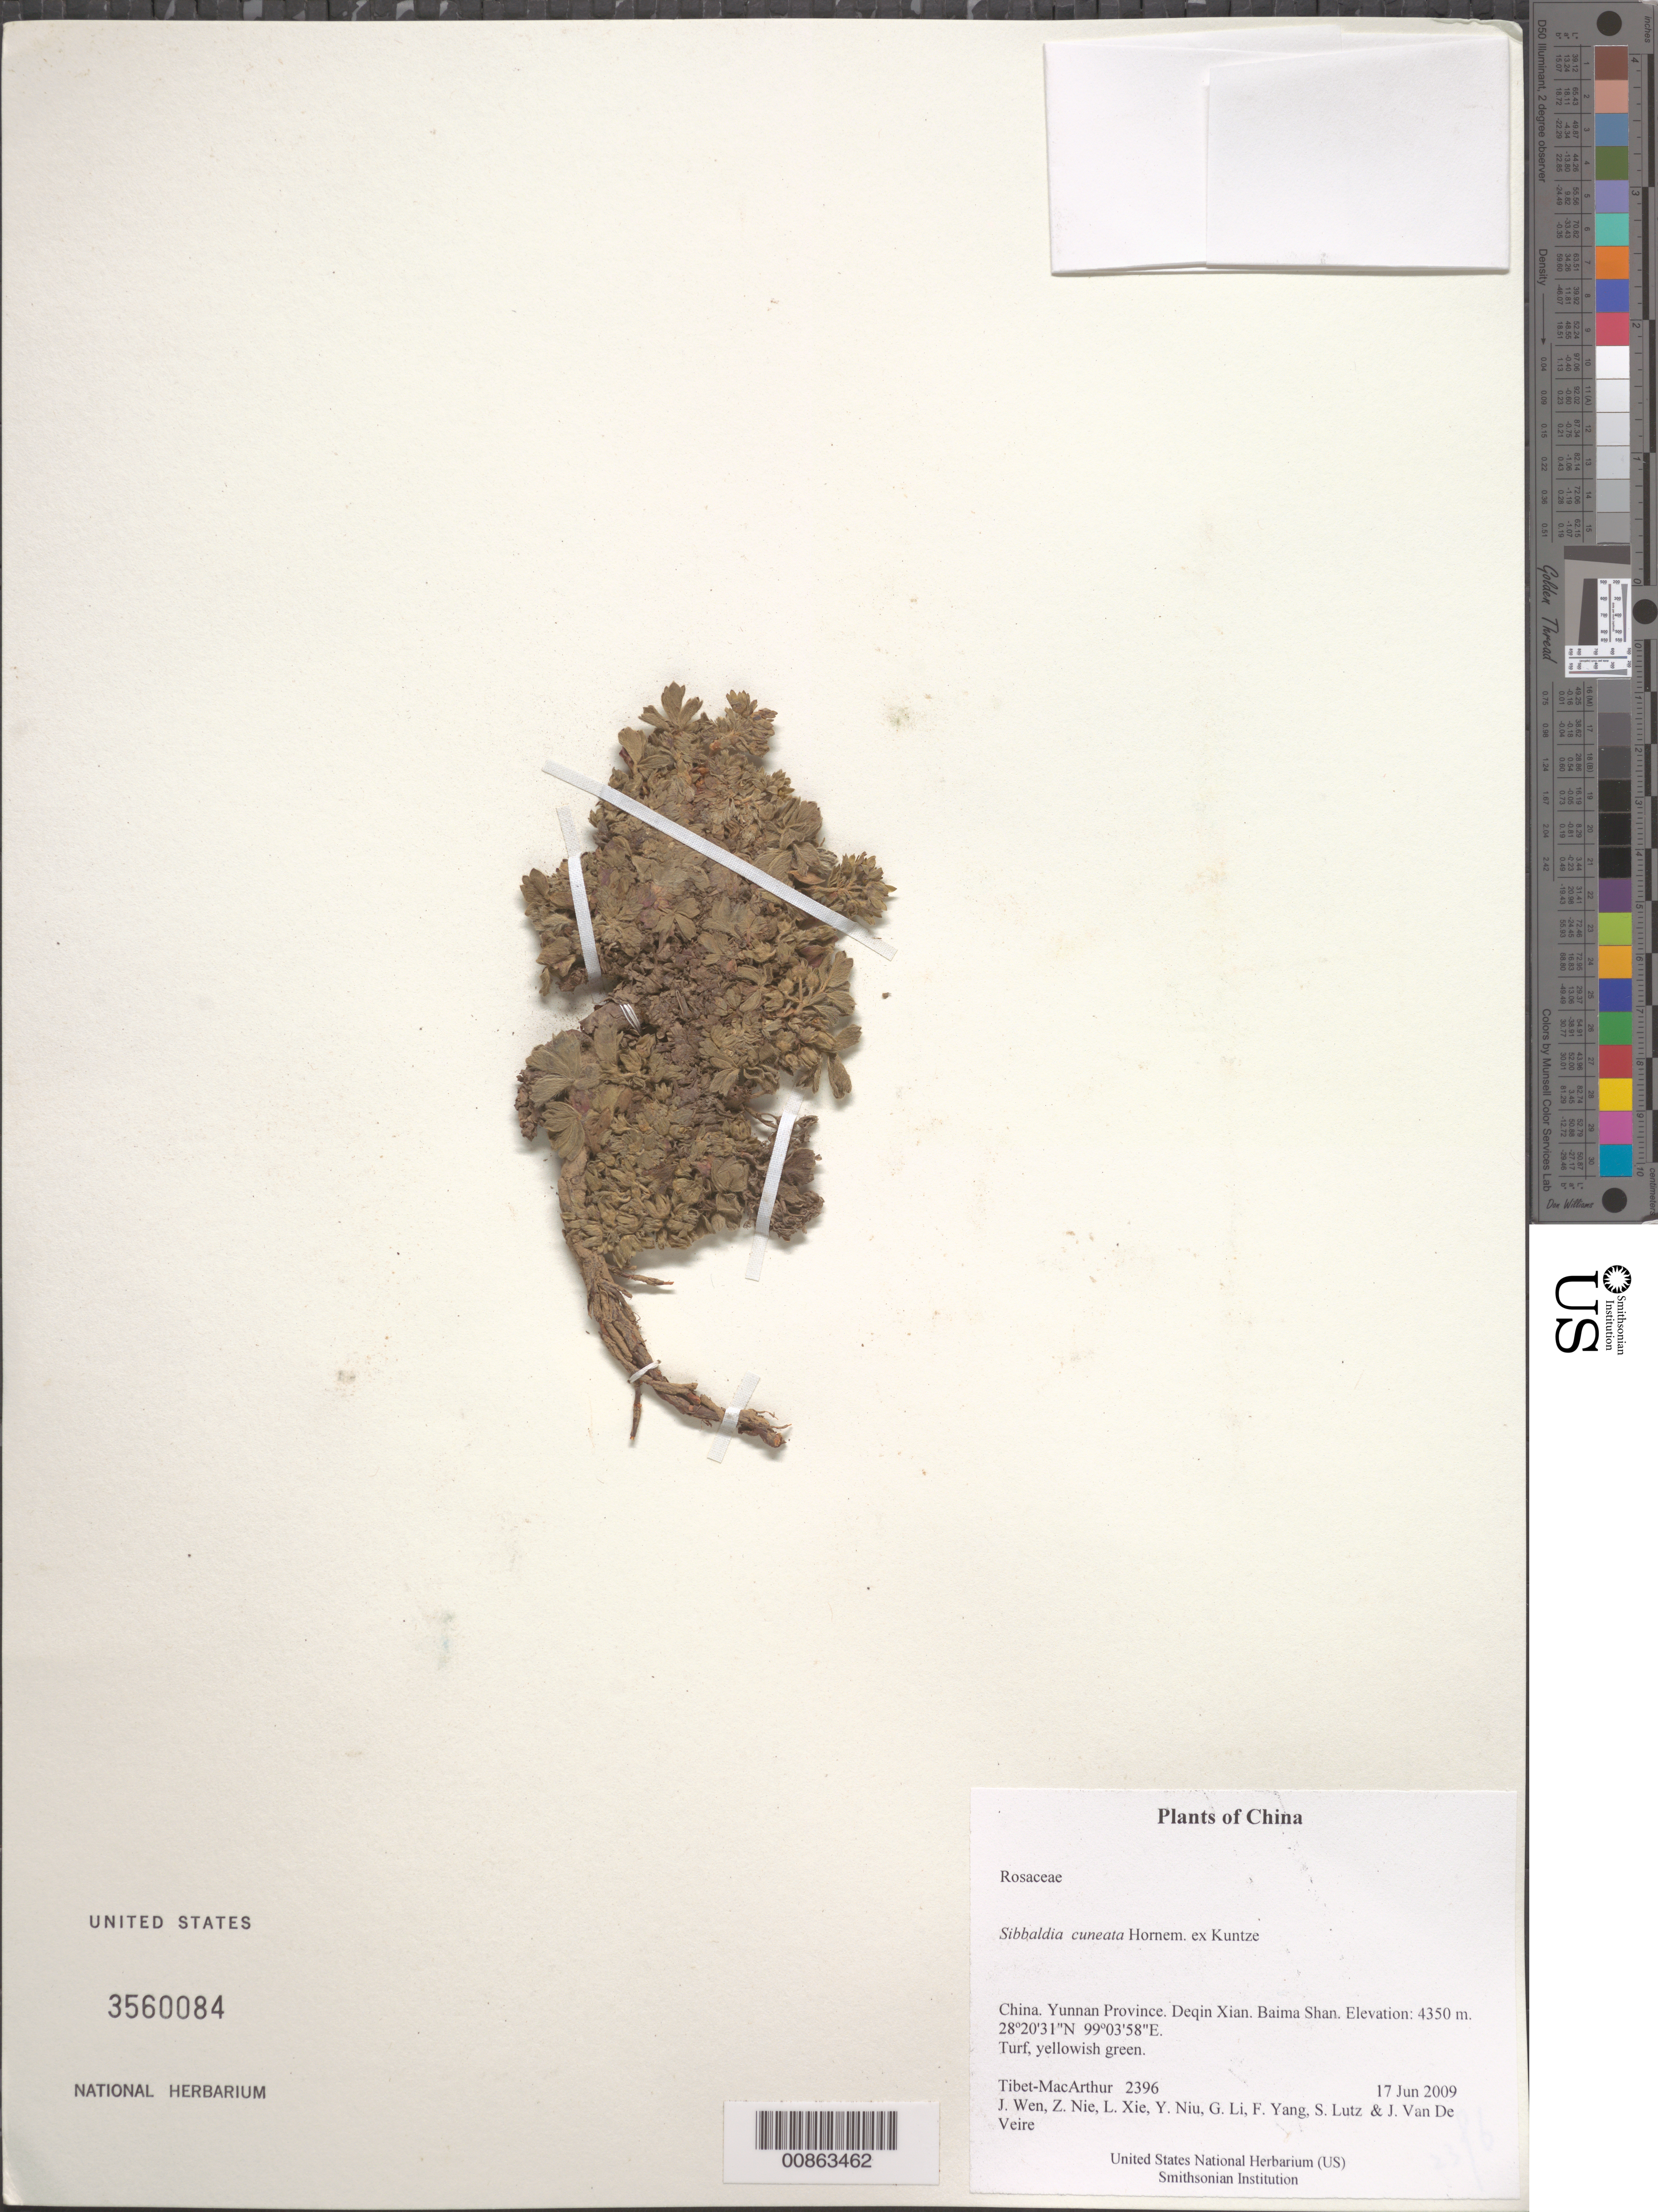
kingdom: Plantae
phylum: Tracheophyta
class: Magnoliopsida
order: Rosales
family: Rosaceae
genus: Sibbaldia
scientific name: Sibbaldia cuneata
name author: Hornem. ex Kuntze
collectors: Tibet-MacArthur, J. Wen, Z. Nie, L. Xie, Y. Niu, G. Li, F. Yang, S. Lutz & J. Van De Veire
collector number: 2396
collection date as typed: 17 Jun 2009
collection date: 2009-06-17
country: China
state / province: Yunnan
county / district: Deqin Xian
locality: Baima Shan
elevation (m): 4350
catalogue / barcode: US 3560084